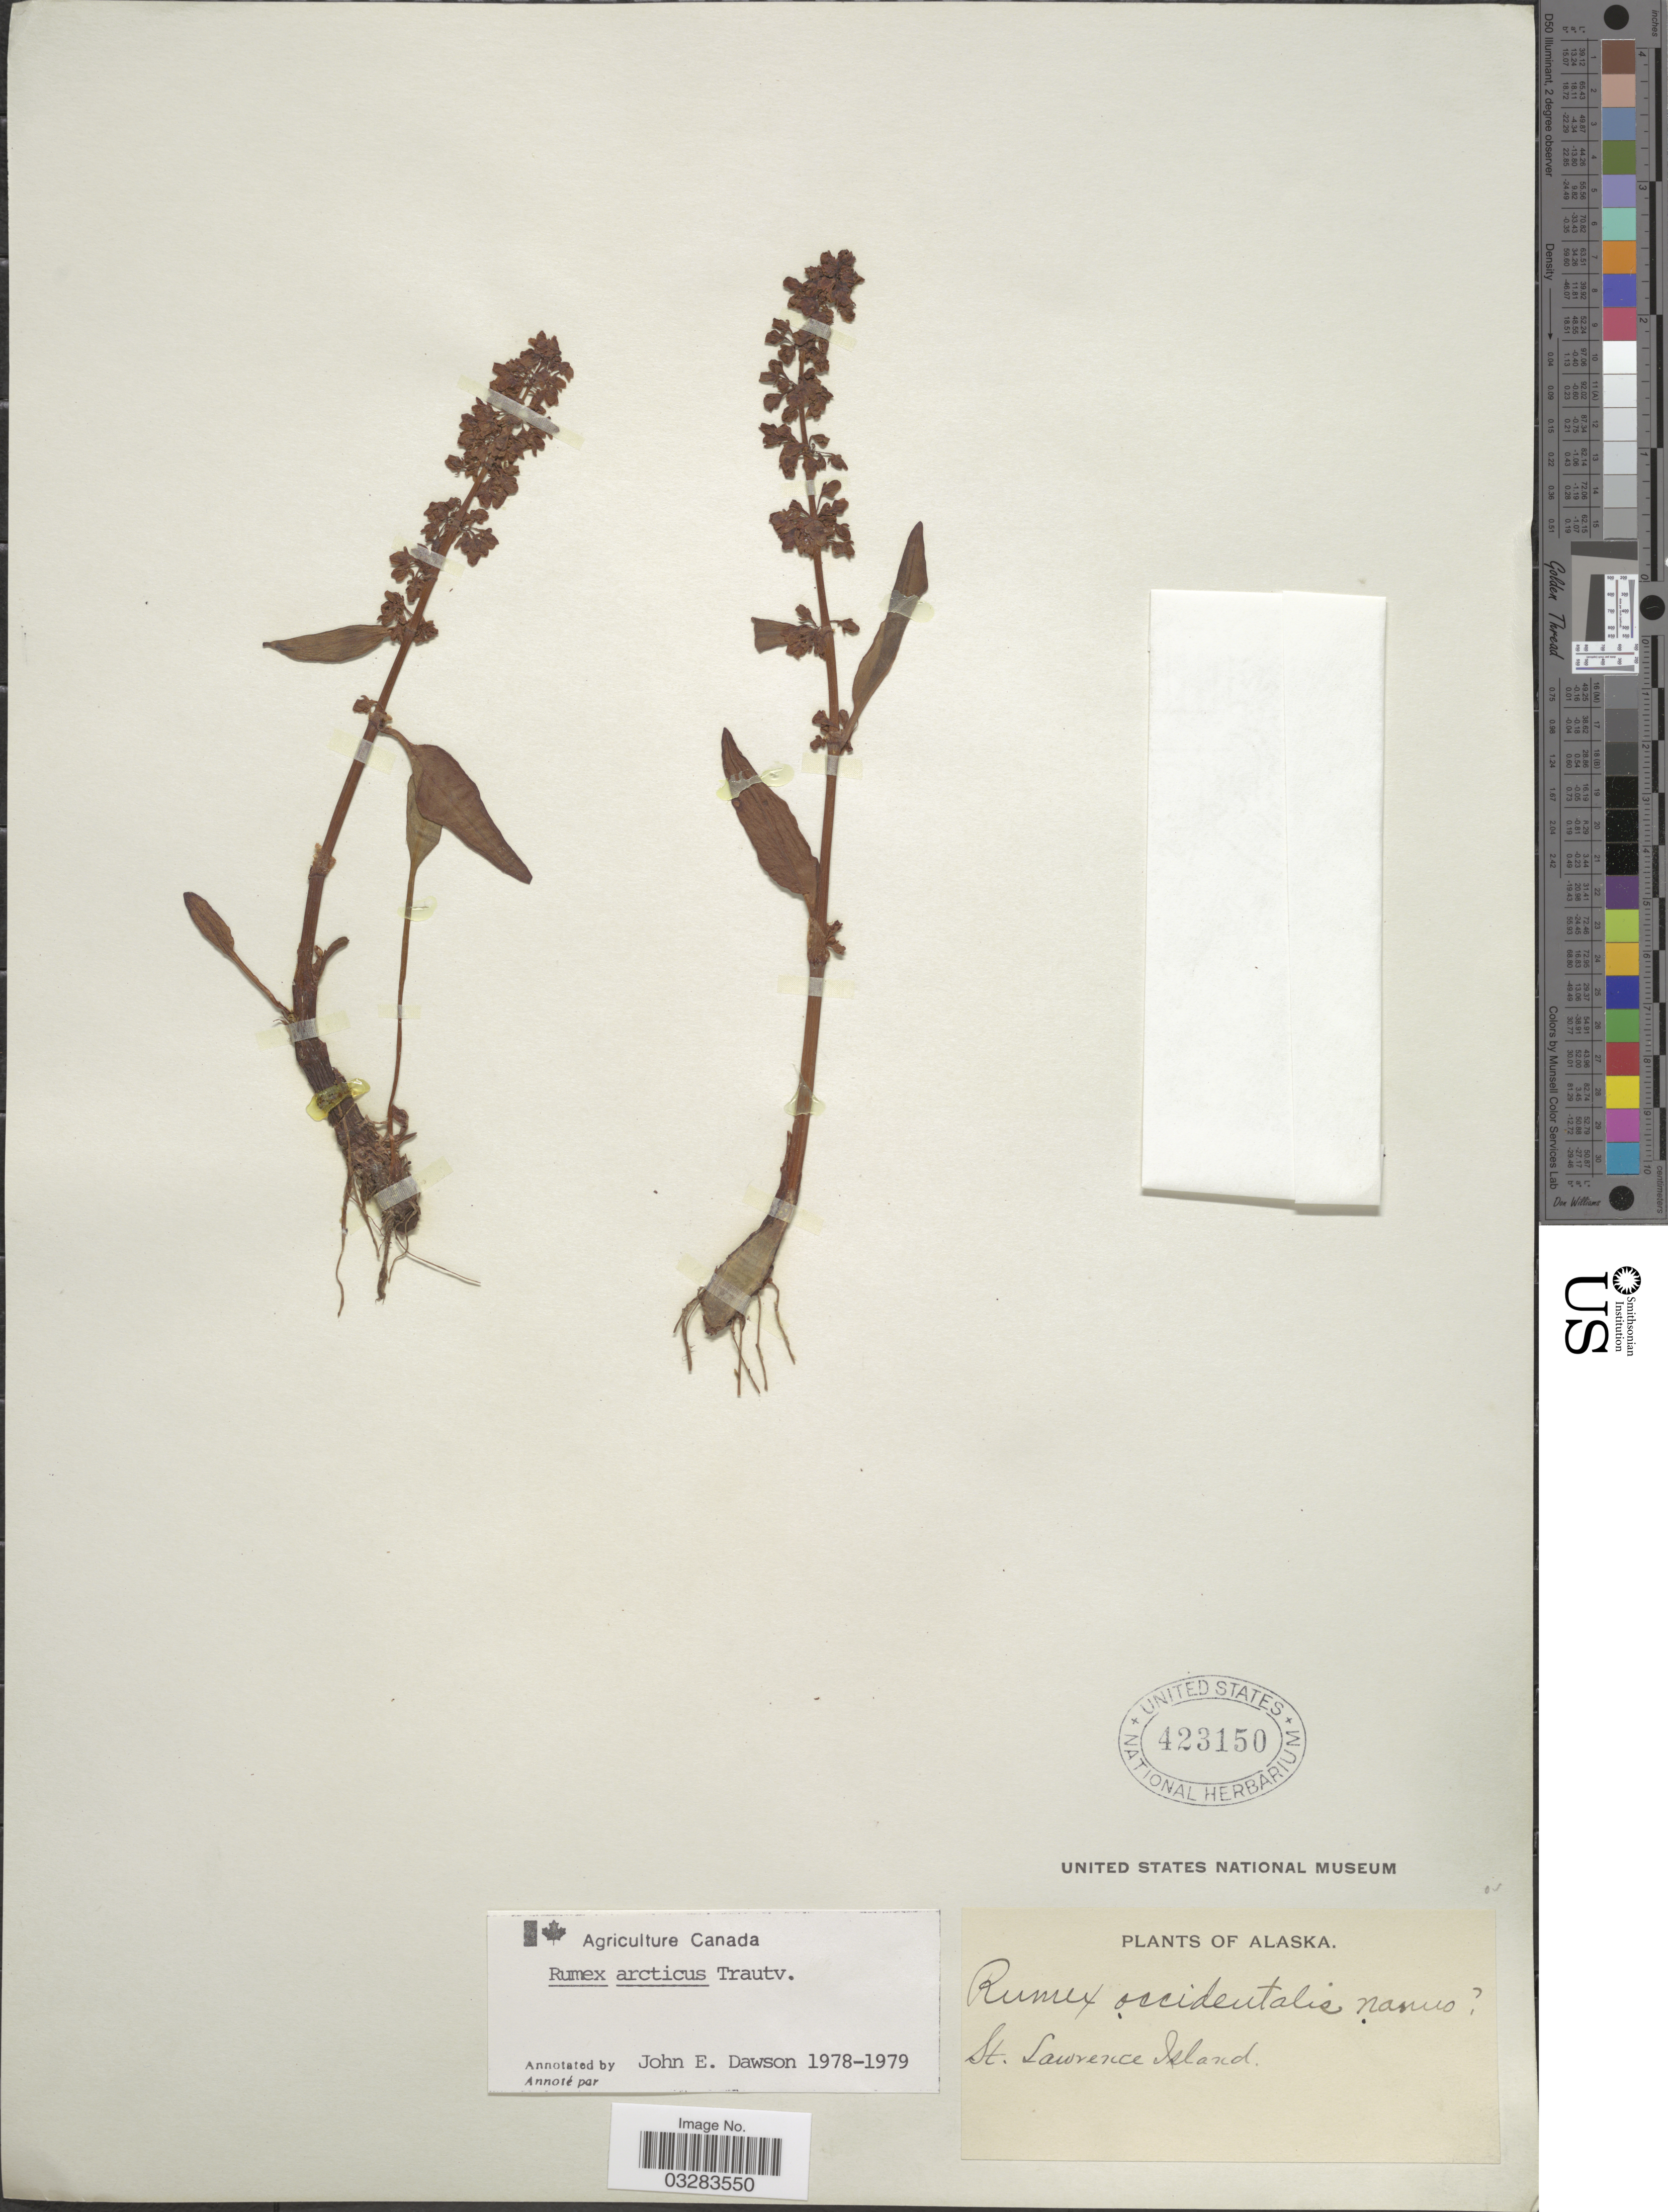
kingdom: Plantae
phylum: Tracheophyta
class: Magnoliopsida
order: Caryophyllales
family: Polygonaceae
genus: Rumex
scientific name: Rumex arcticus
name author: Trautv.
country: United States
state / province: Alaska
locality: St. Lawrence Island.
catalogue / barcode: US 423150